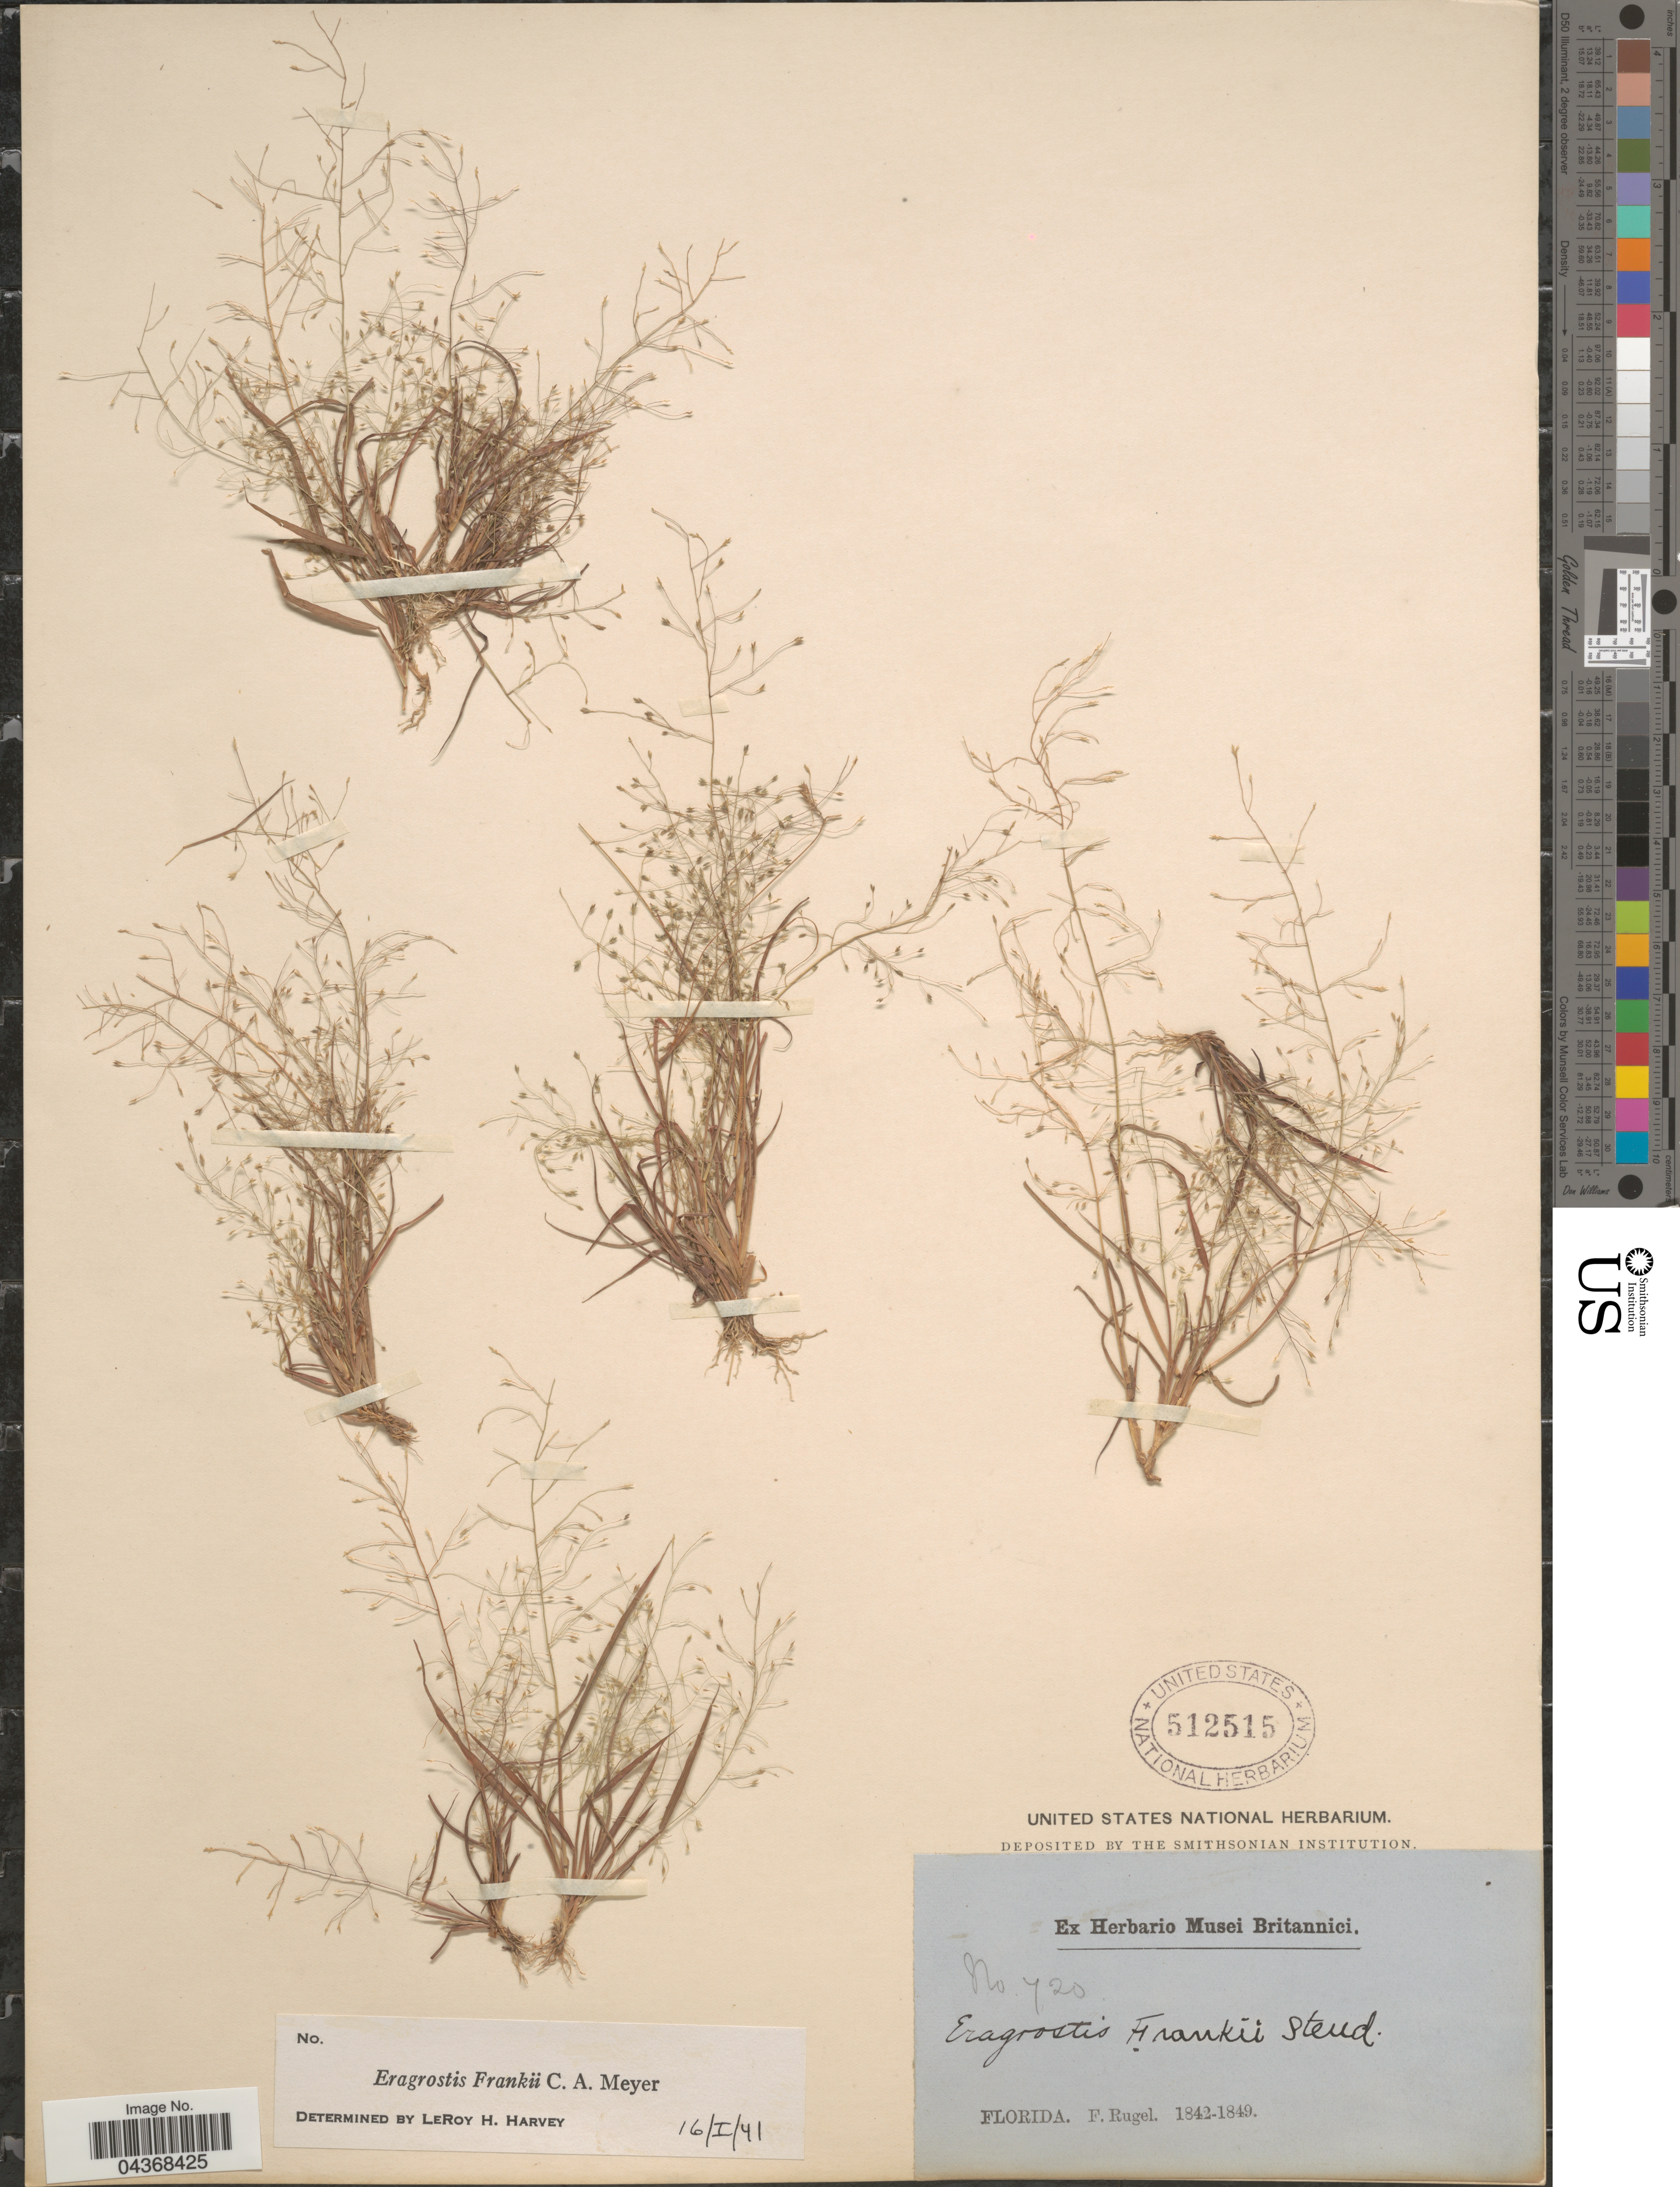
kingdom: Plantae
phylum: Tracheophyta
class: Liliopsida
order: Poales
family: Poaceae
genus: Eragrostis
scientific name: Eragrostis frankii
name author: C.A. Mey. ex Steud.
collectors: F. Rugel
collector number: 720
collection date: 1842/1849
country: United States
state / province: Florida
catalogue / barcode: US 512515